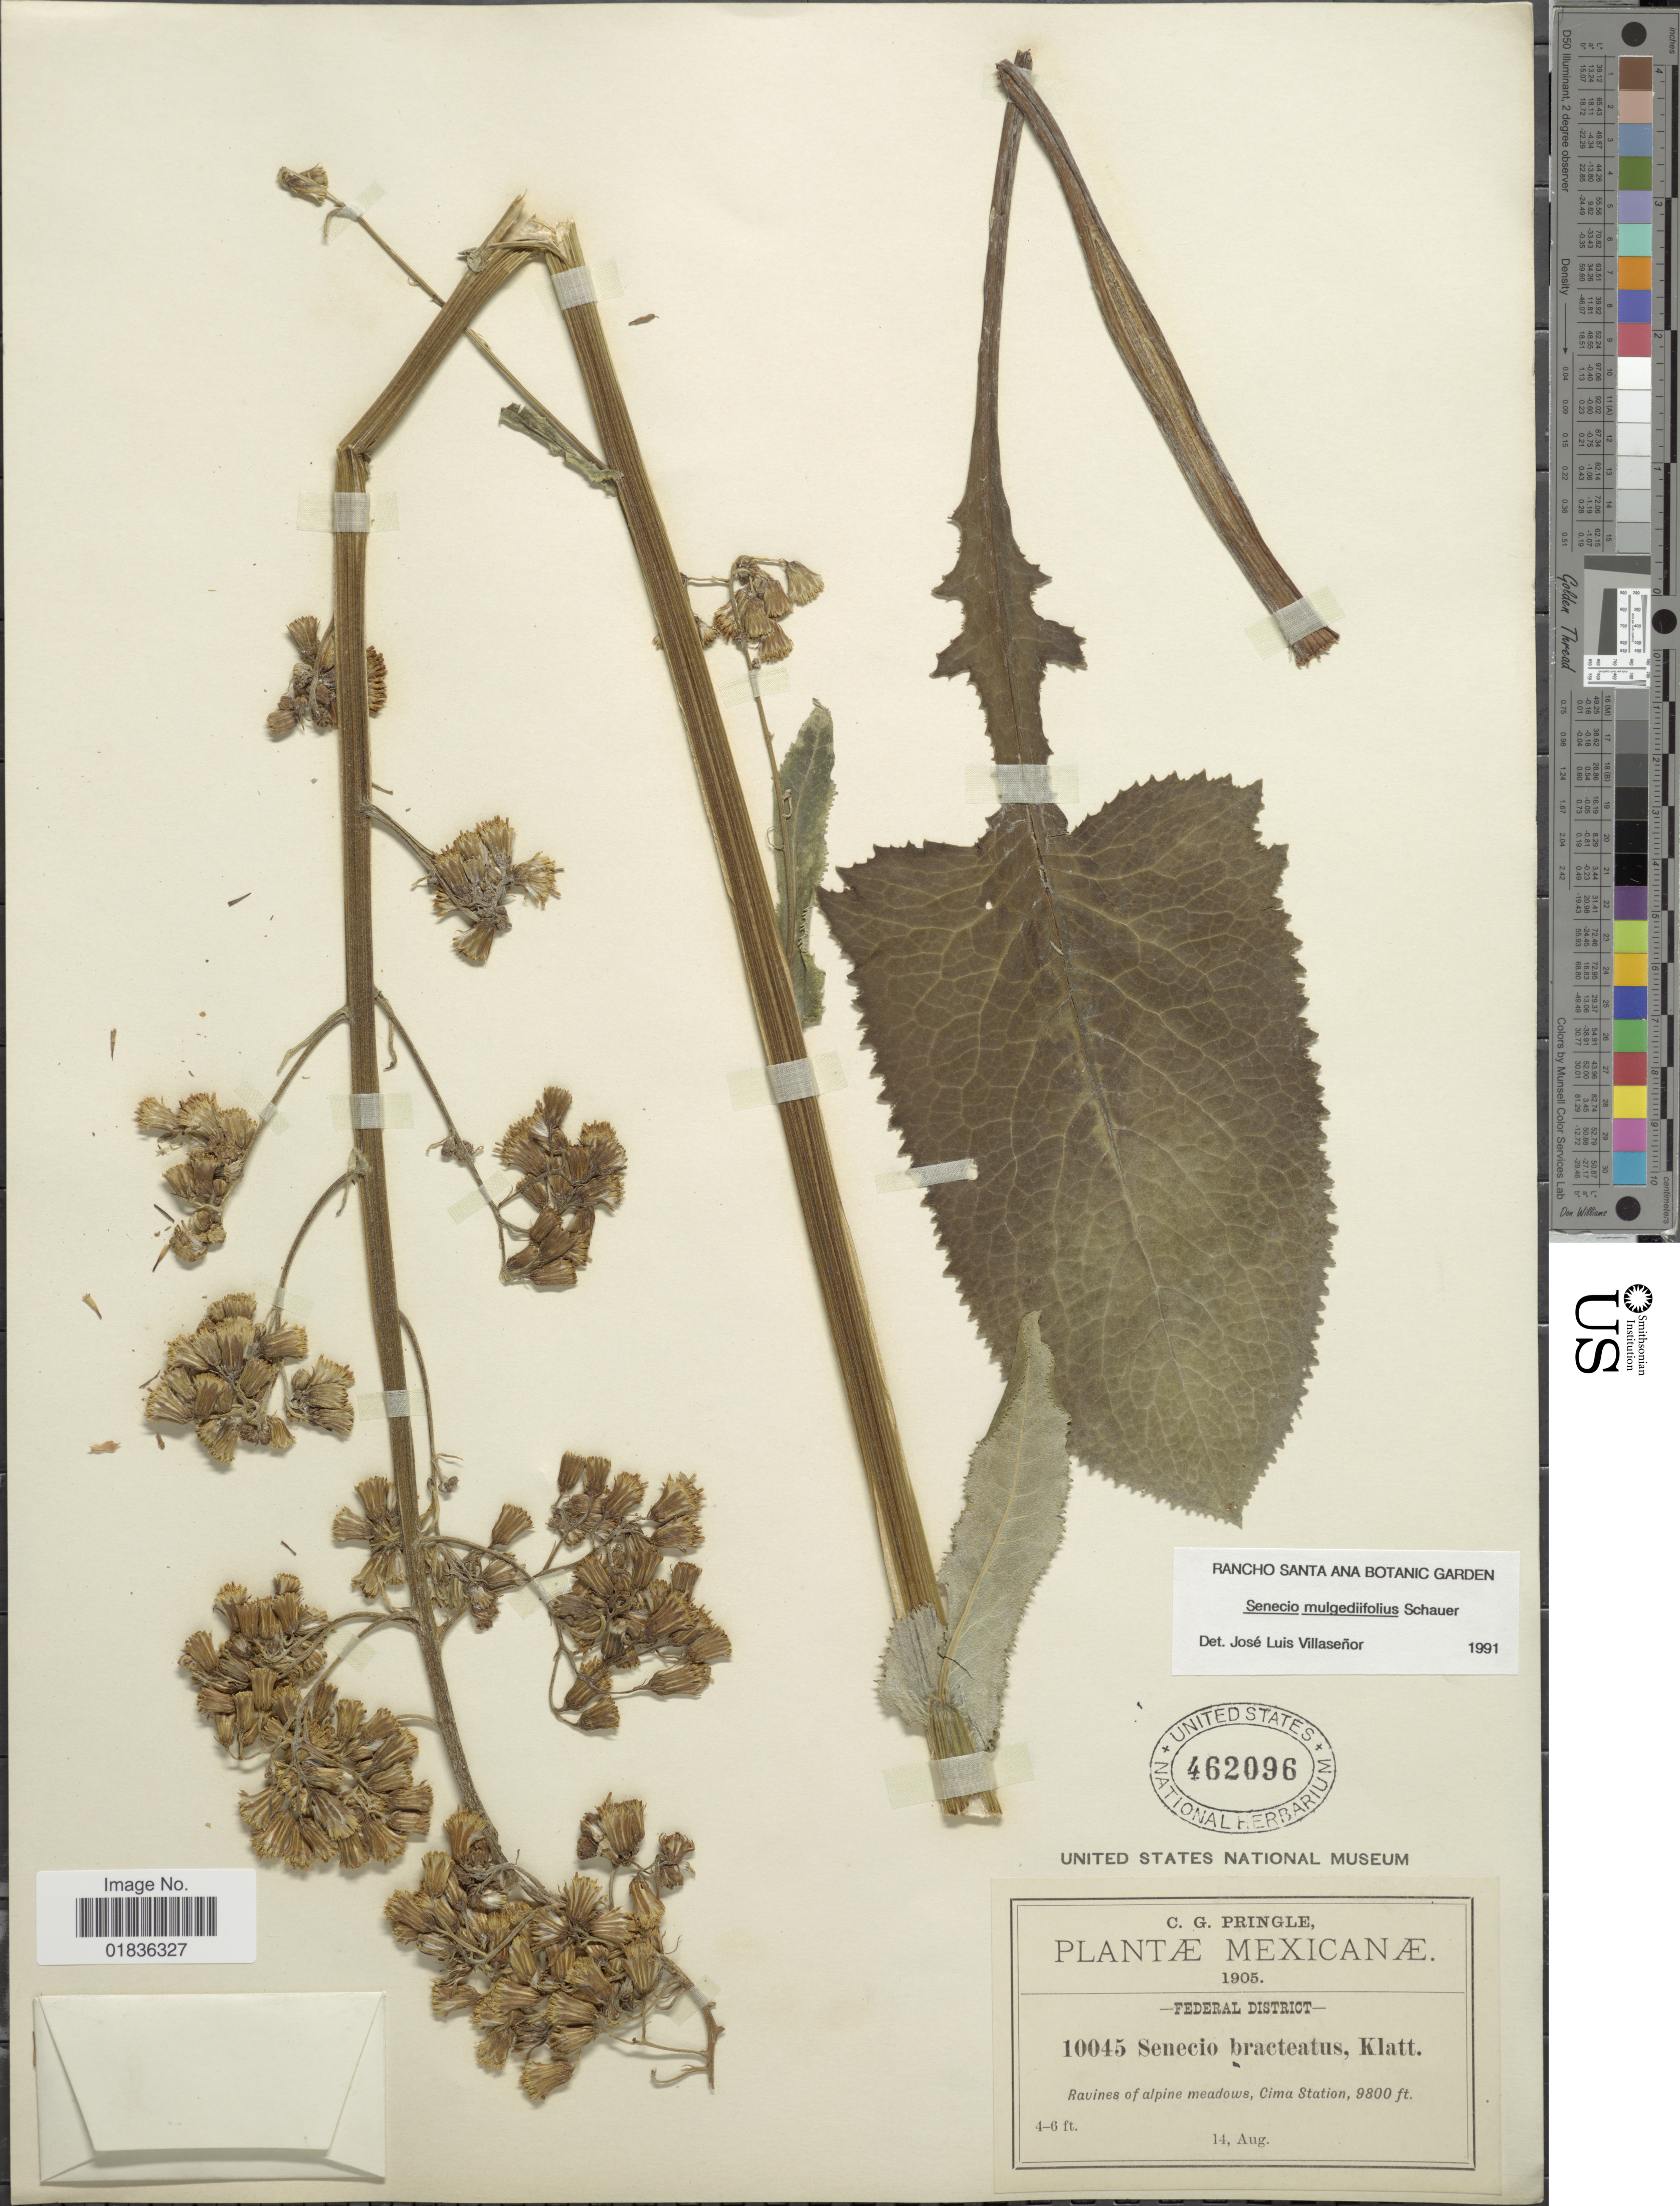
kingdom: Plantae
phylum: Tracheophyta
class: Magnoliopsida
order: Asterales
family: Asteraceae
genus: Senecio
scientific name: Senecio mulgediifolius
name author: Schauer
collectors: C. G. Pringle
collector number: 10045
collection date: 1905-08-14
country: Mexico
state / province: Distrito Federal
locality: Ravines of alpine meadows, Cima Station.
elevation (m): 2987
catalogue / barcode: US 462096